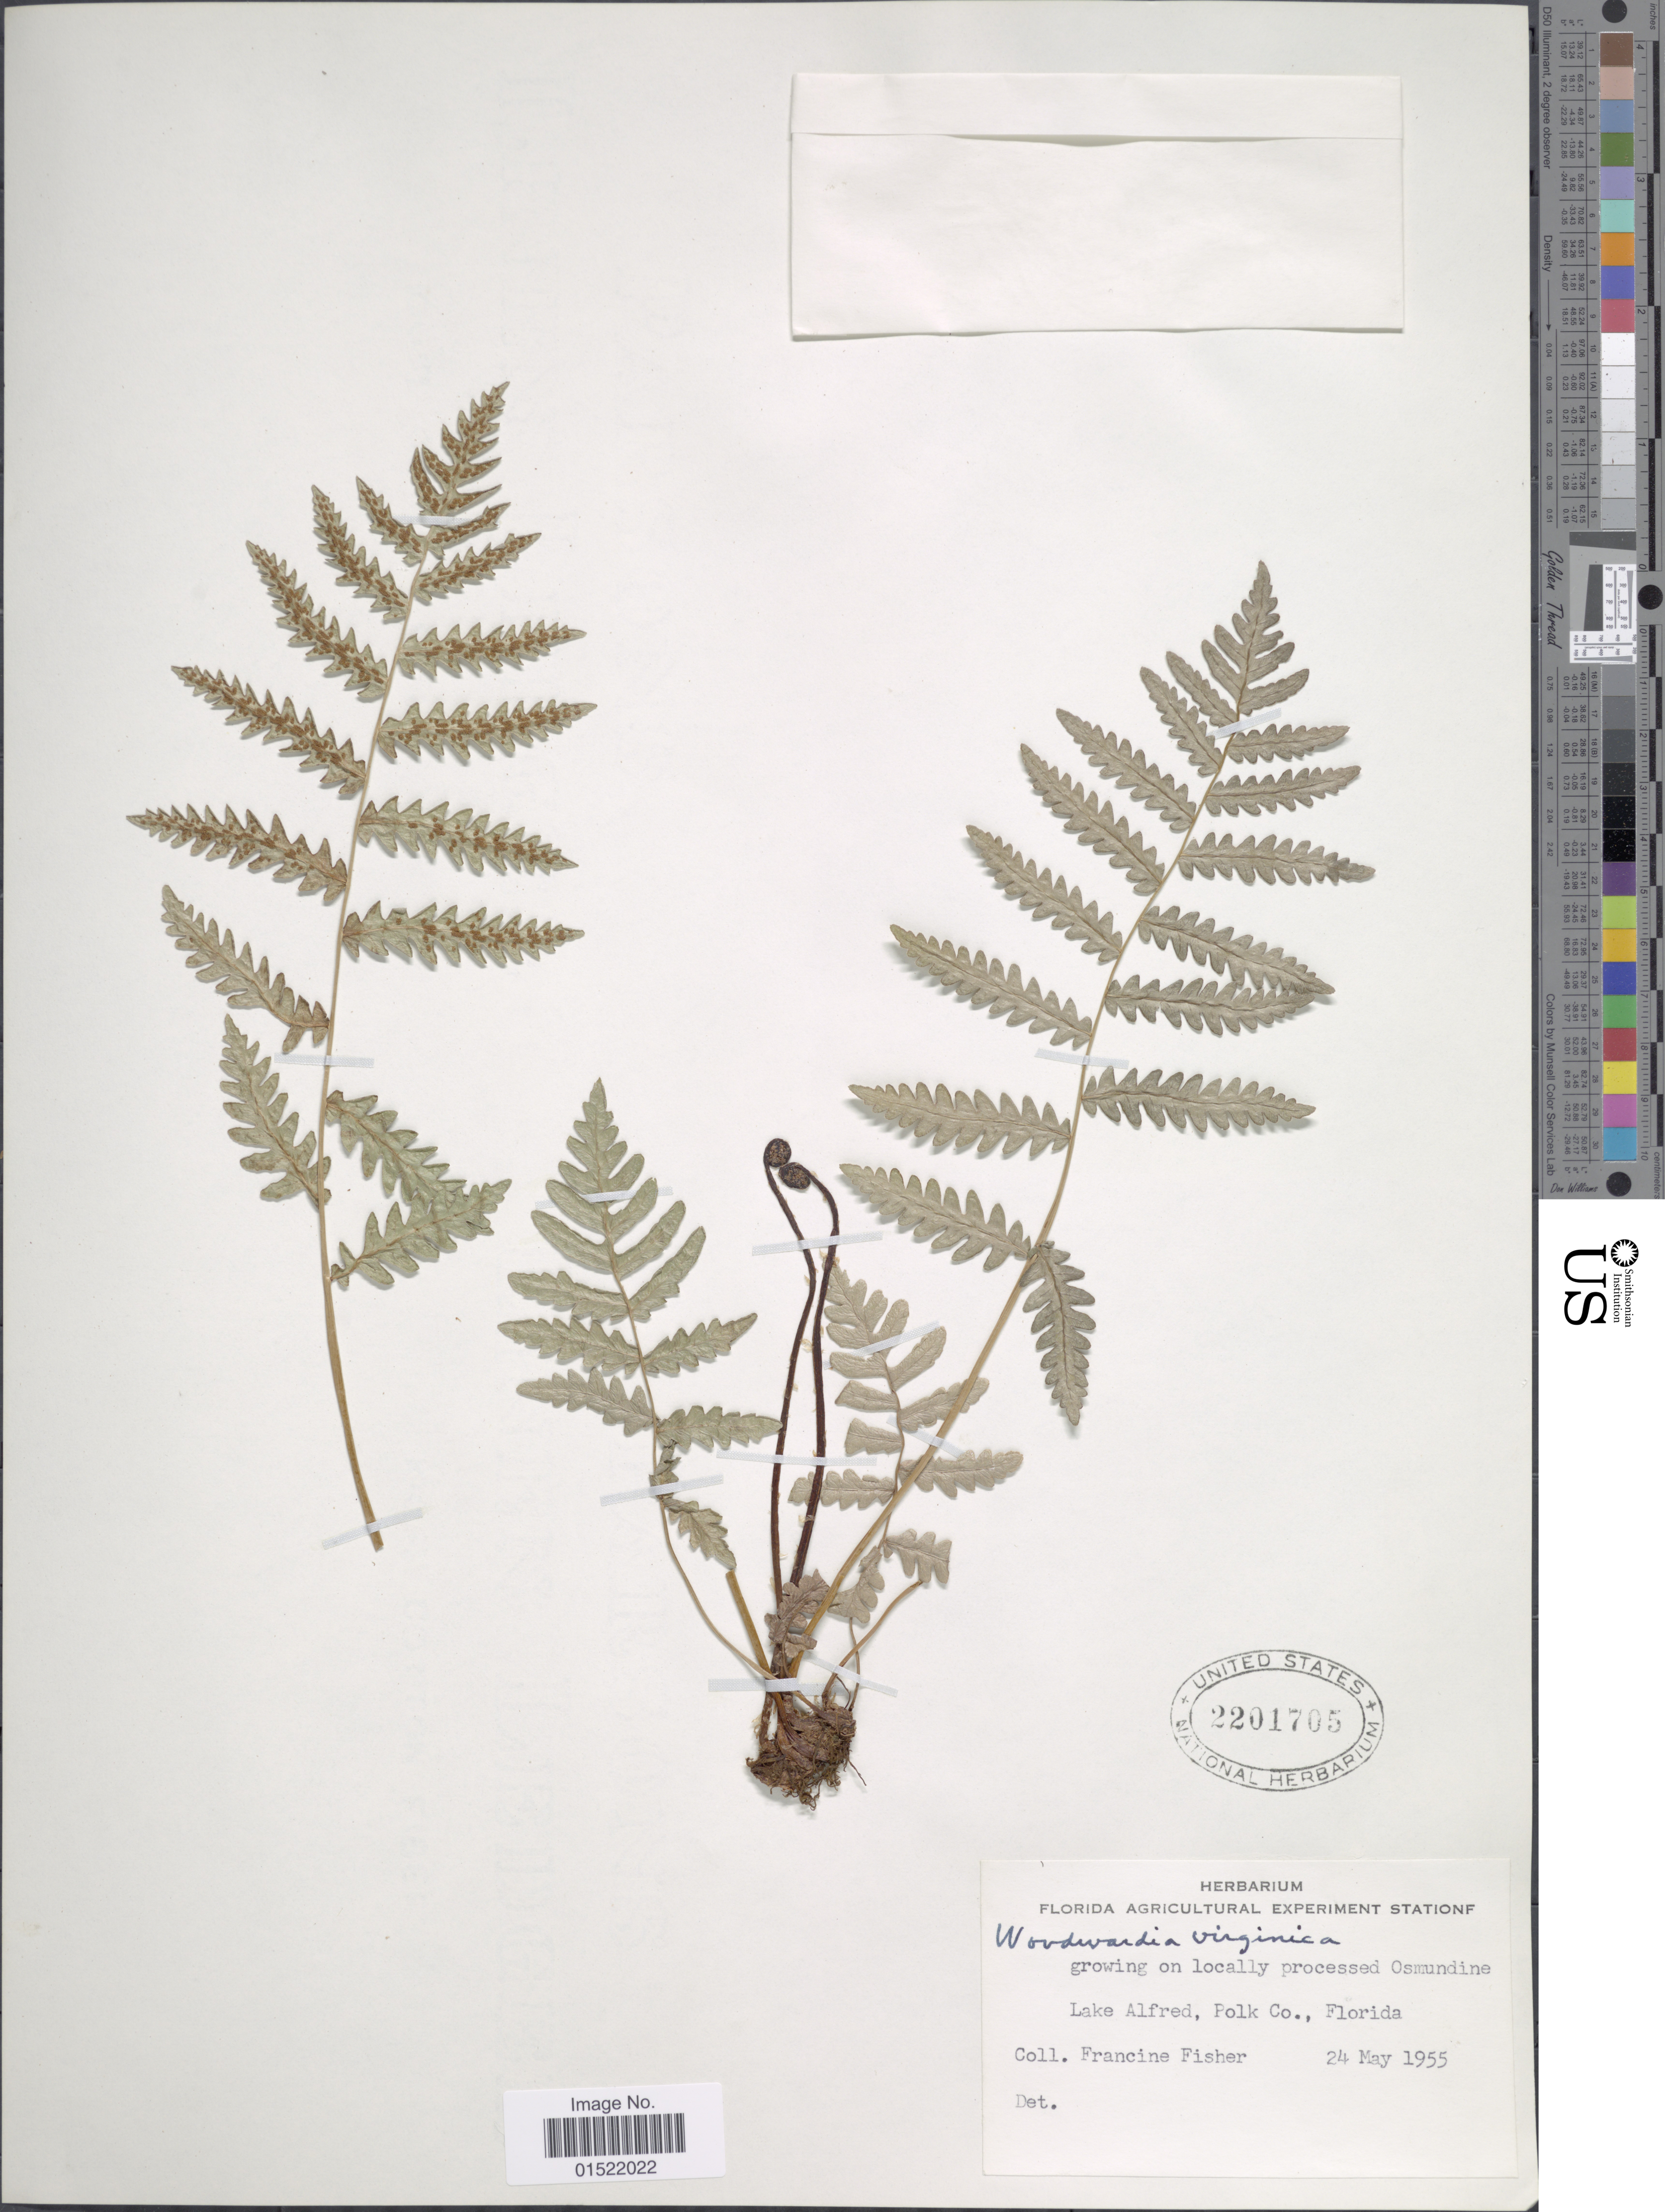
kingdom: Plantae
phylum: Tracheophyta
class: Polypodiopsida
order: Polypodiales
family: Blechnaceae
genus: Woodwardia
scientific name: Woodwardia virginica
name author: (L.) R.M. Sm.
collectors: F. Fisher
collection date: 1955-05-24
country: United States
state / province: Florida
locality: Lake Alfred, Polk Co., Florida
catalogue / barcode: US 2201705